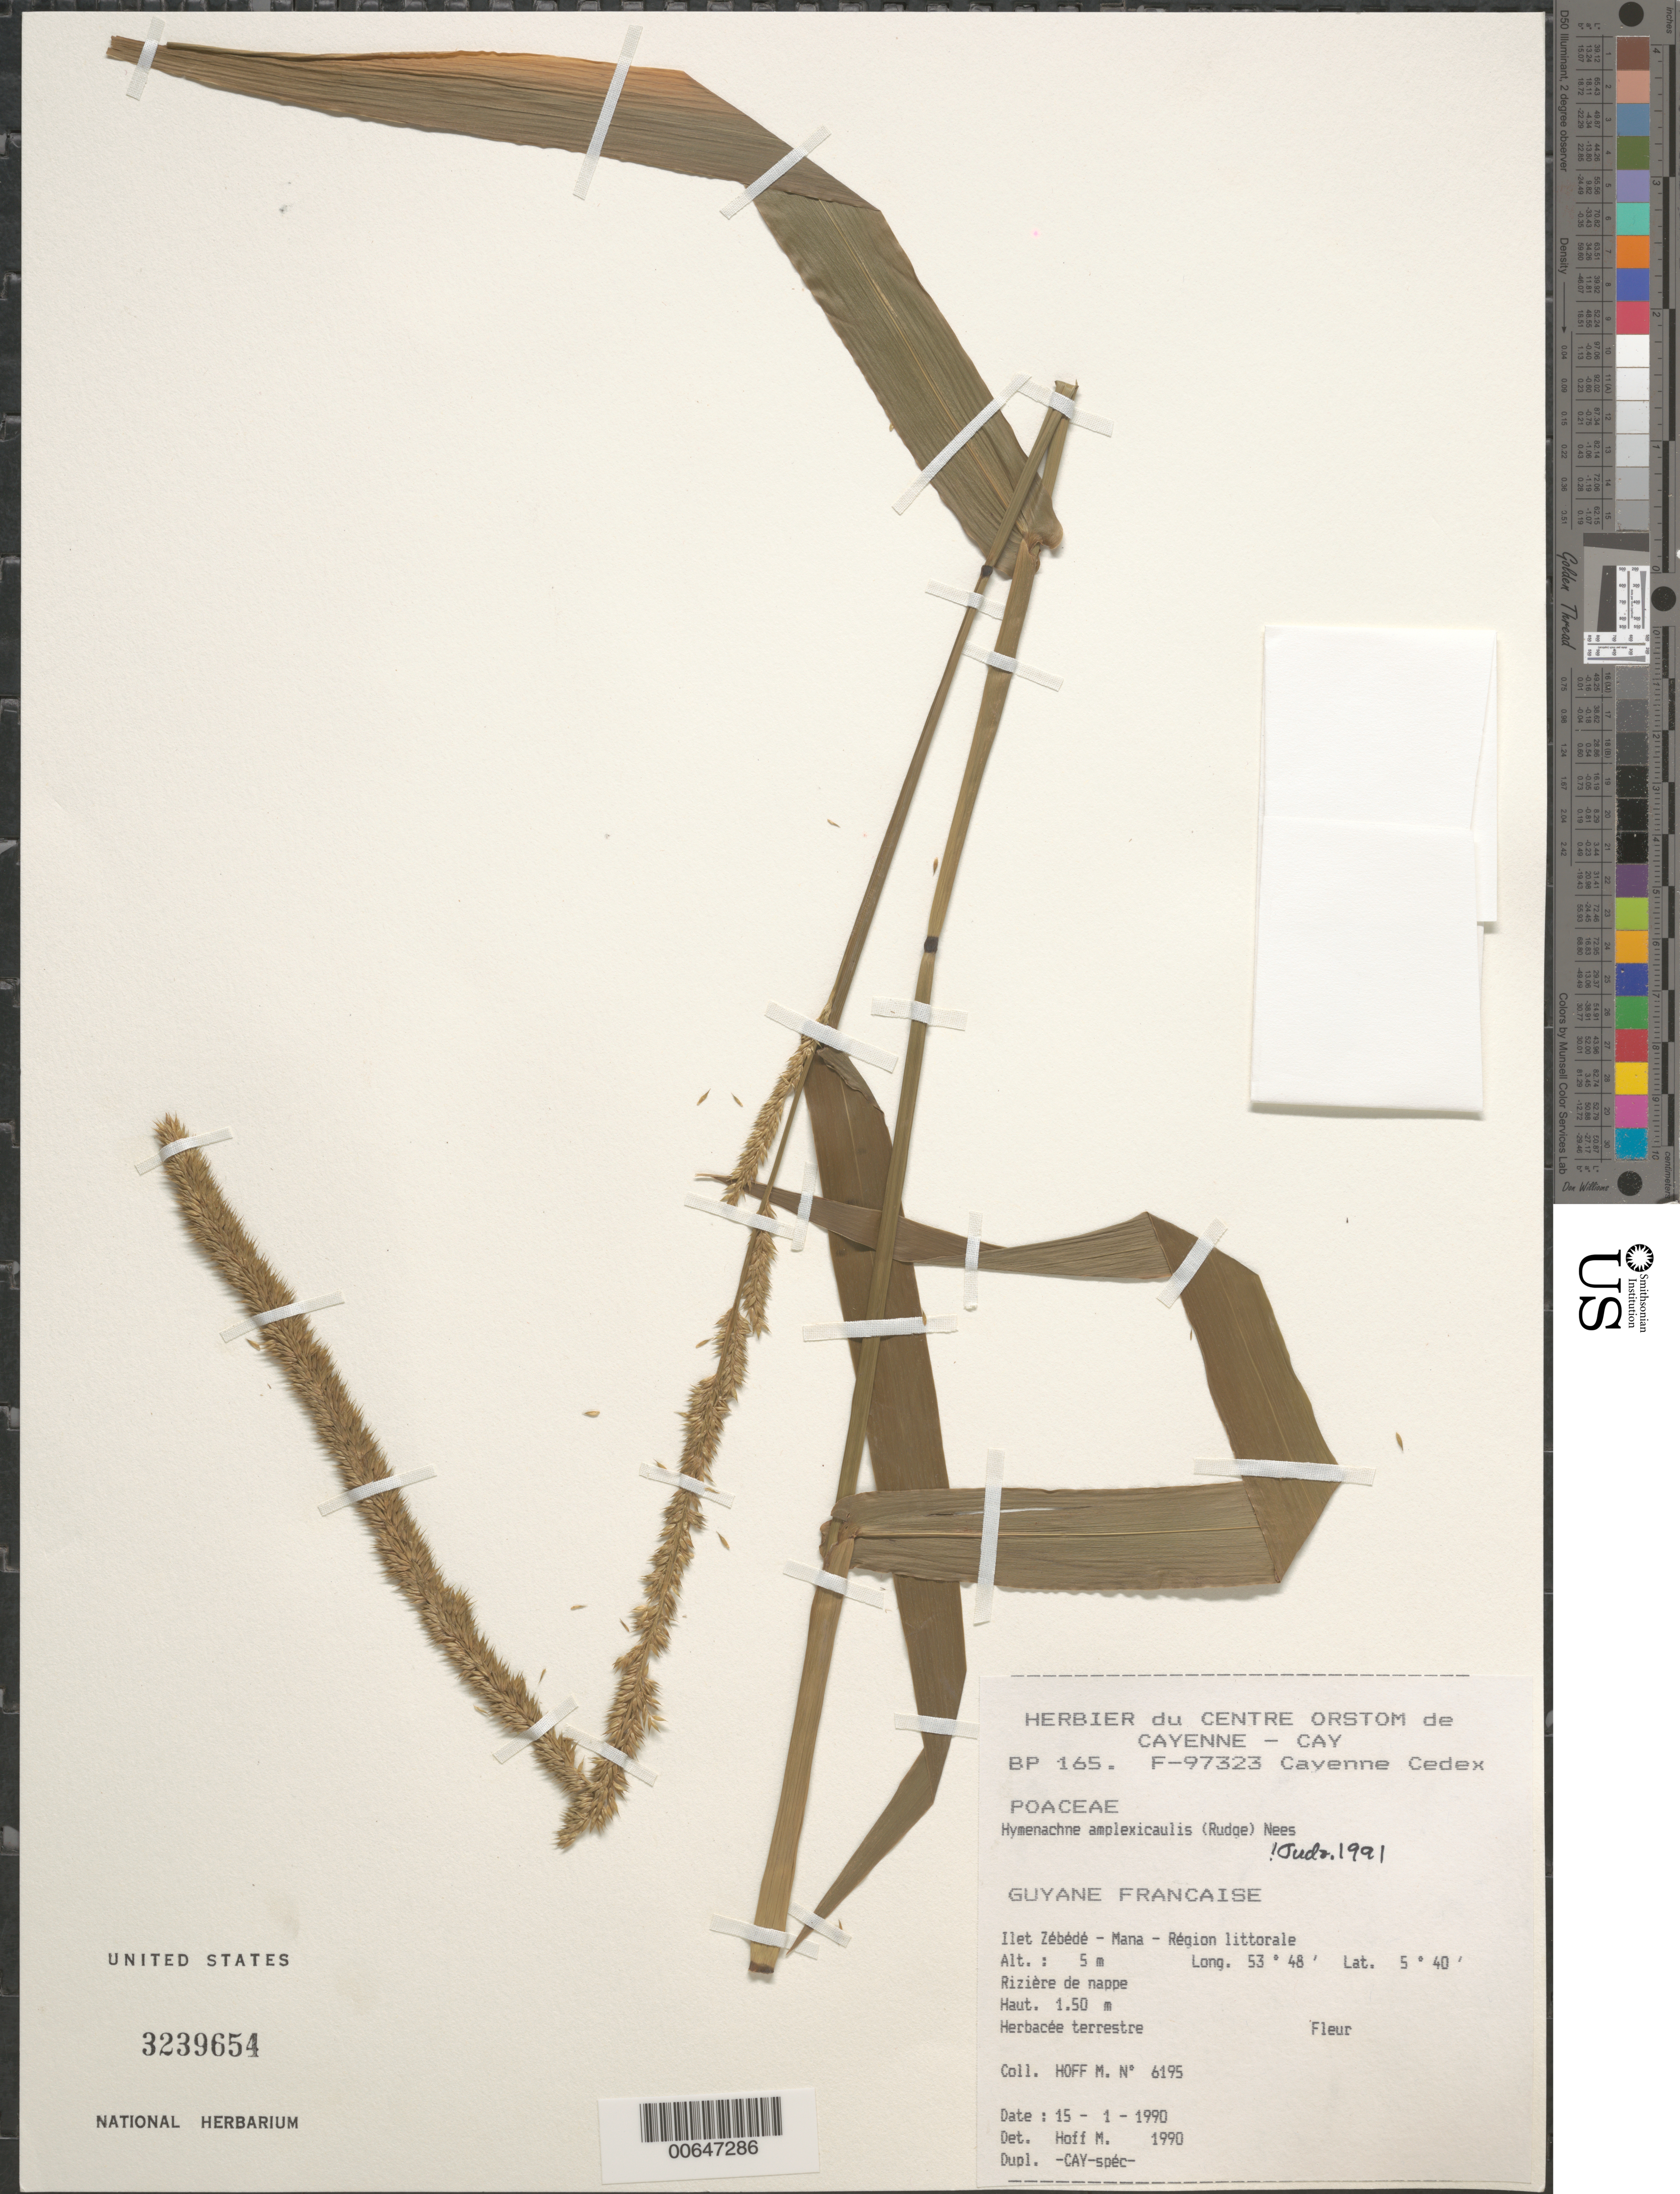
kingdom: Plantae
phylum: Tracheophyta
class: Liliopsida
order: Poales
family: Poaceae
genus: Hymenachne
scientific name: Hymenachne amplexicaulis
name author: (Rudge) Nees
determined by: Judziewicz, E. J.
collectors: M. Hoff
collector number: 6195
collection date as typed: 15-Jan-90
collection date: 1990-01-15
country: French Guiana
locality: Ilet Zébédé, Mana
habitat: Région littorale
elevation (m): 5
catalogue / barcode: US 3239654